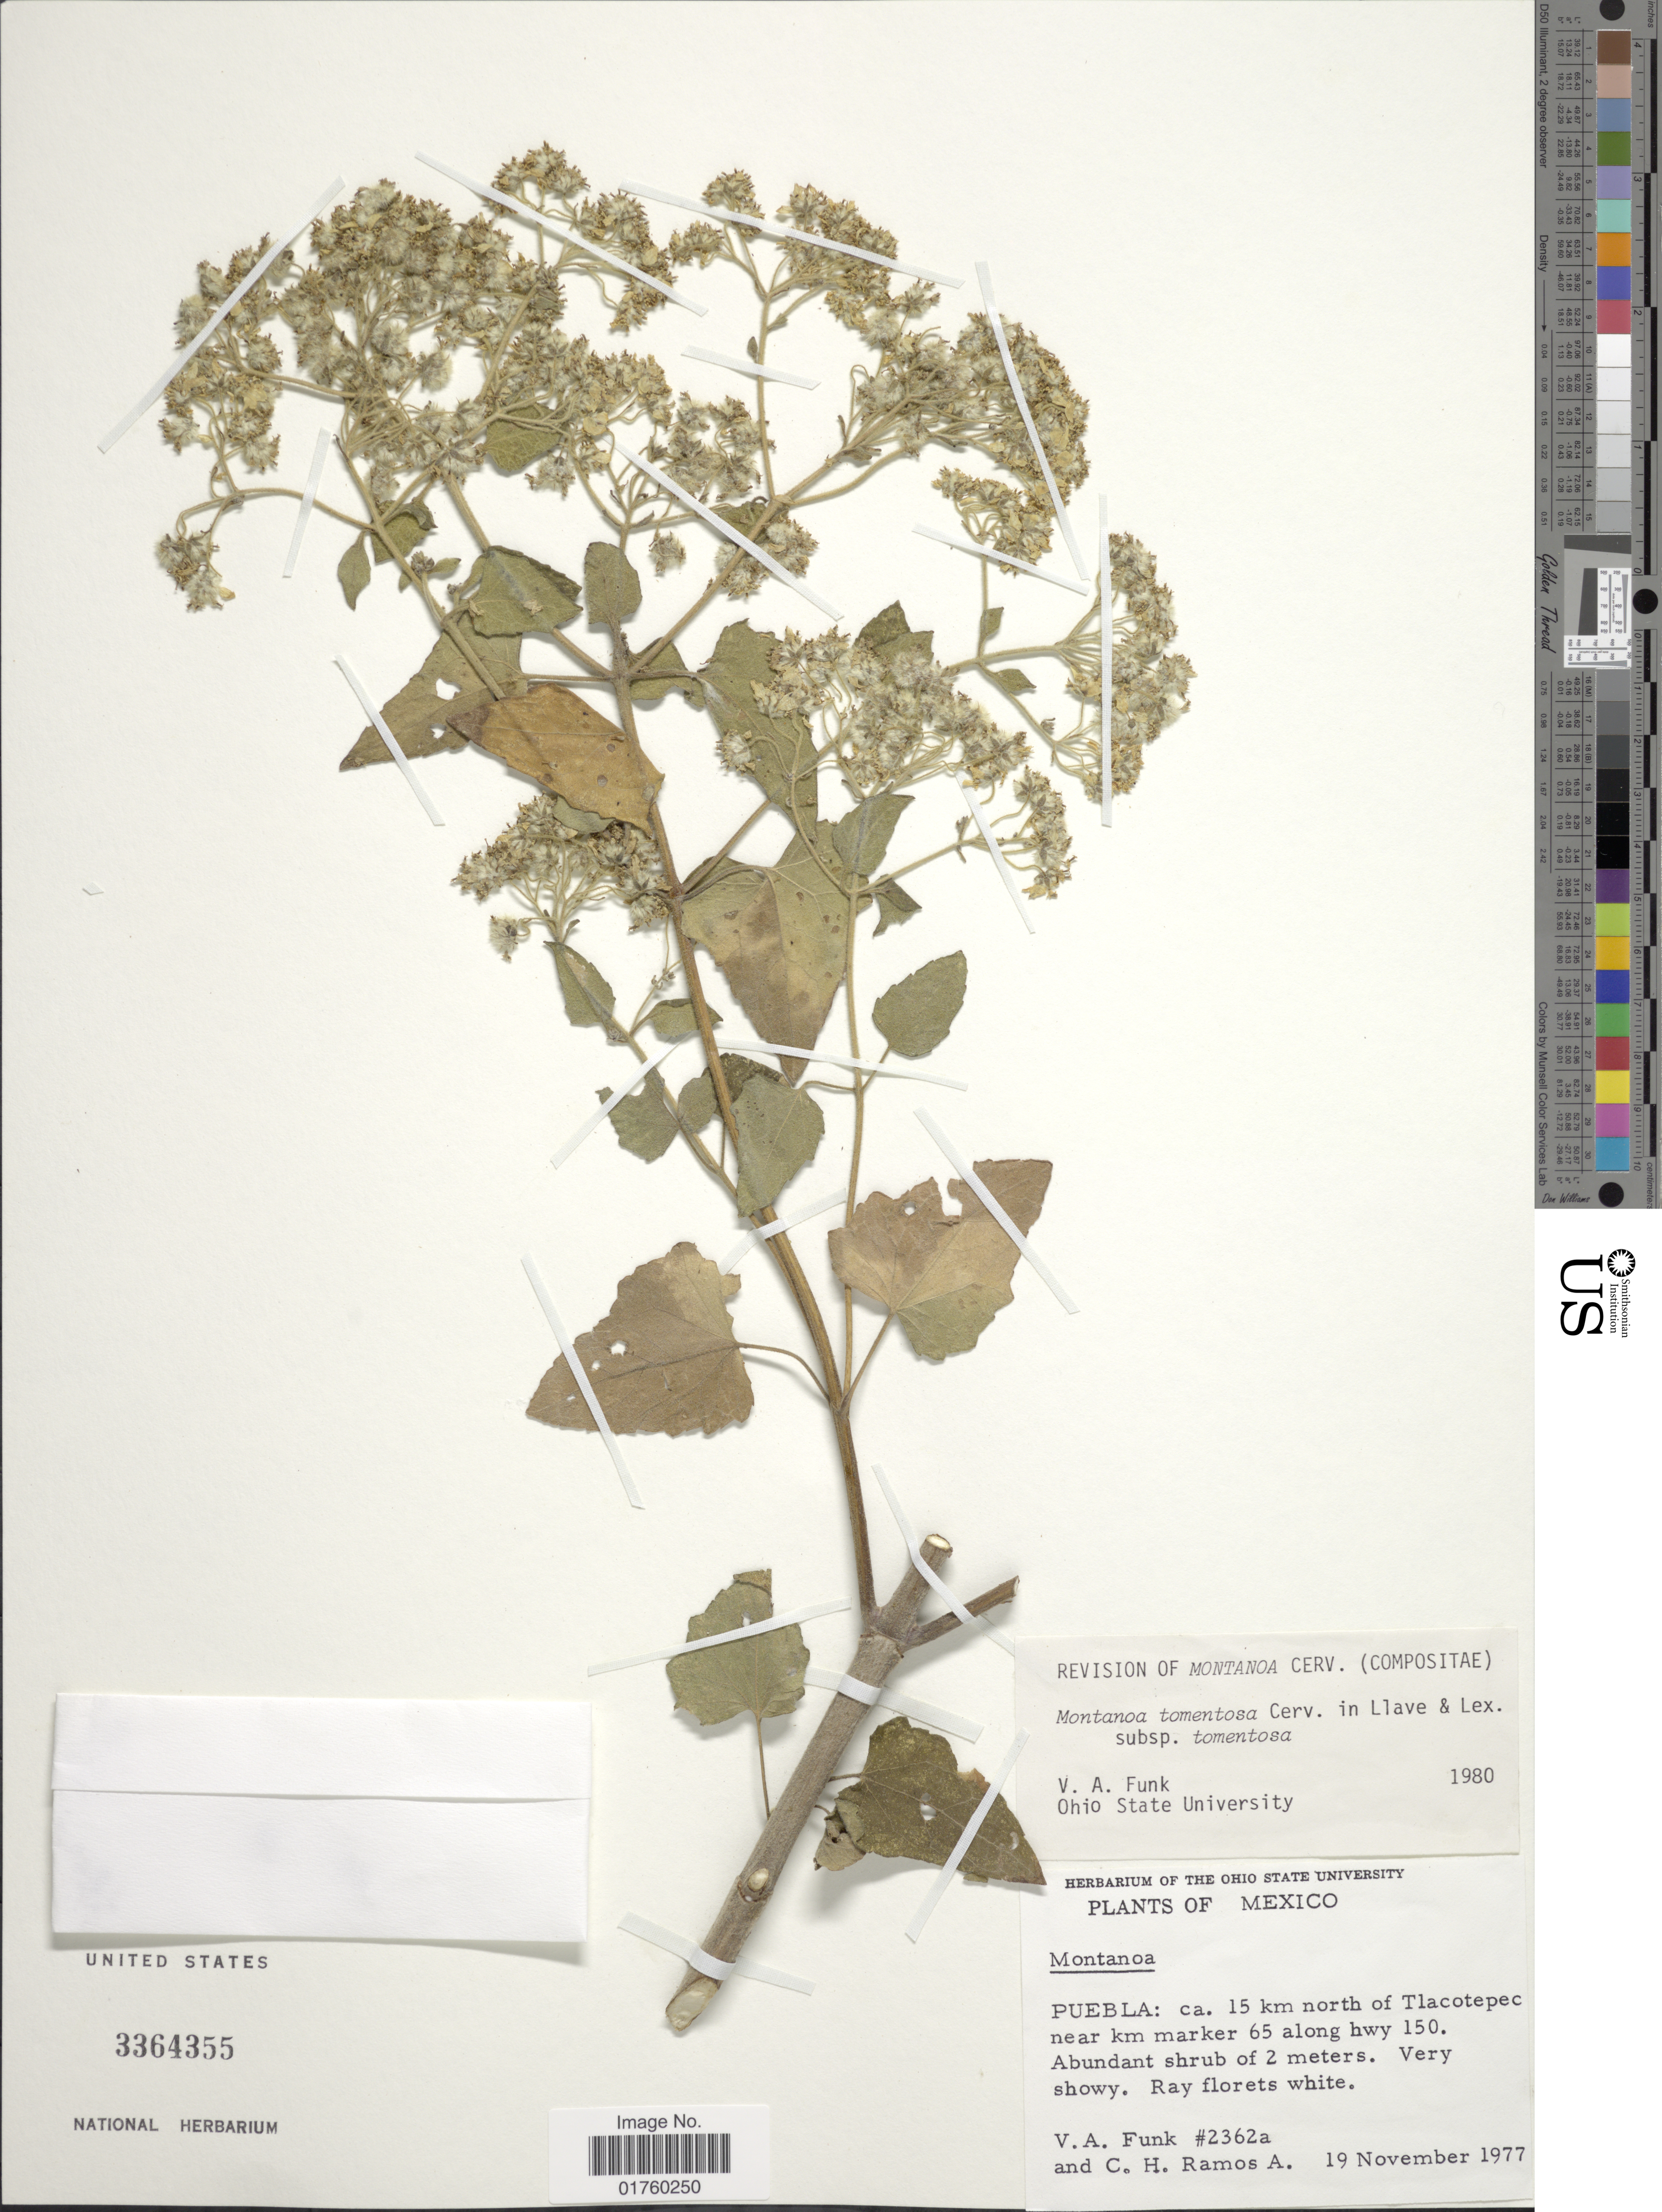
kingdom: Plantae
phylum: Tracheophyta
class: Magnoliopsida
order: Asterales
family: Asteraceae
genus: Montanoa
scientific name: Montanoa tomentosa subsp. tomentosa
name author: Cerv.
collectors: V. Funk & C. H. Ramos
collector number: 2362a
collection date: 1977-11-19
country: Mexico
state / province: Puebla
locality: Ca. 15 km north of Tlacotepec near km marker 65 along hwy 150.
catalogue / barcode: US 3364355